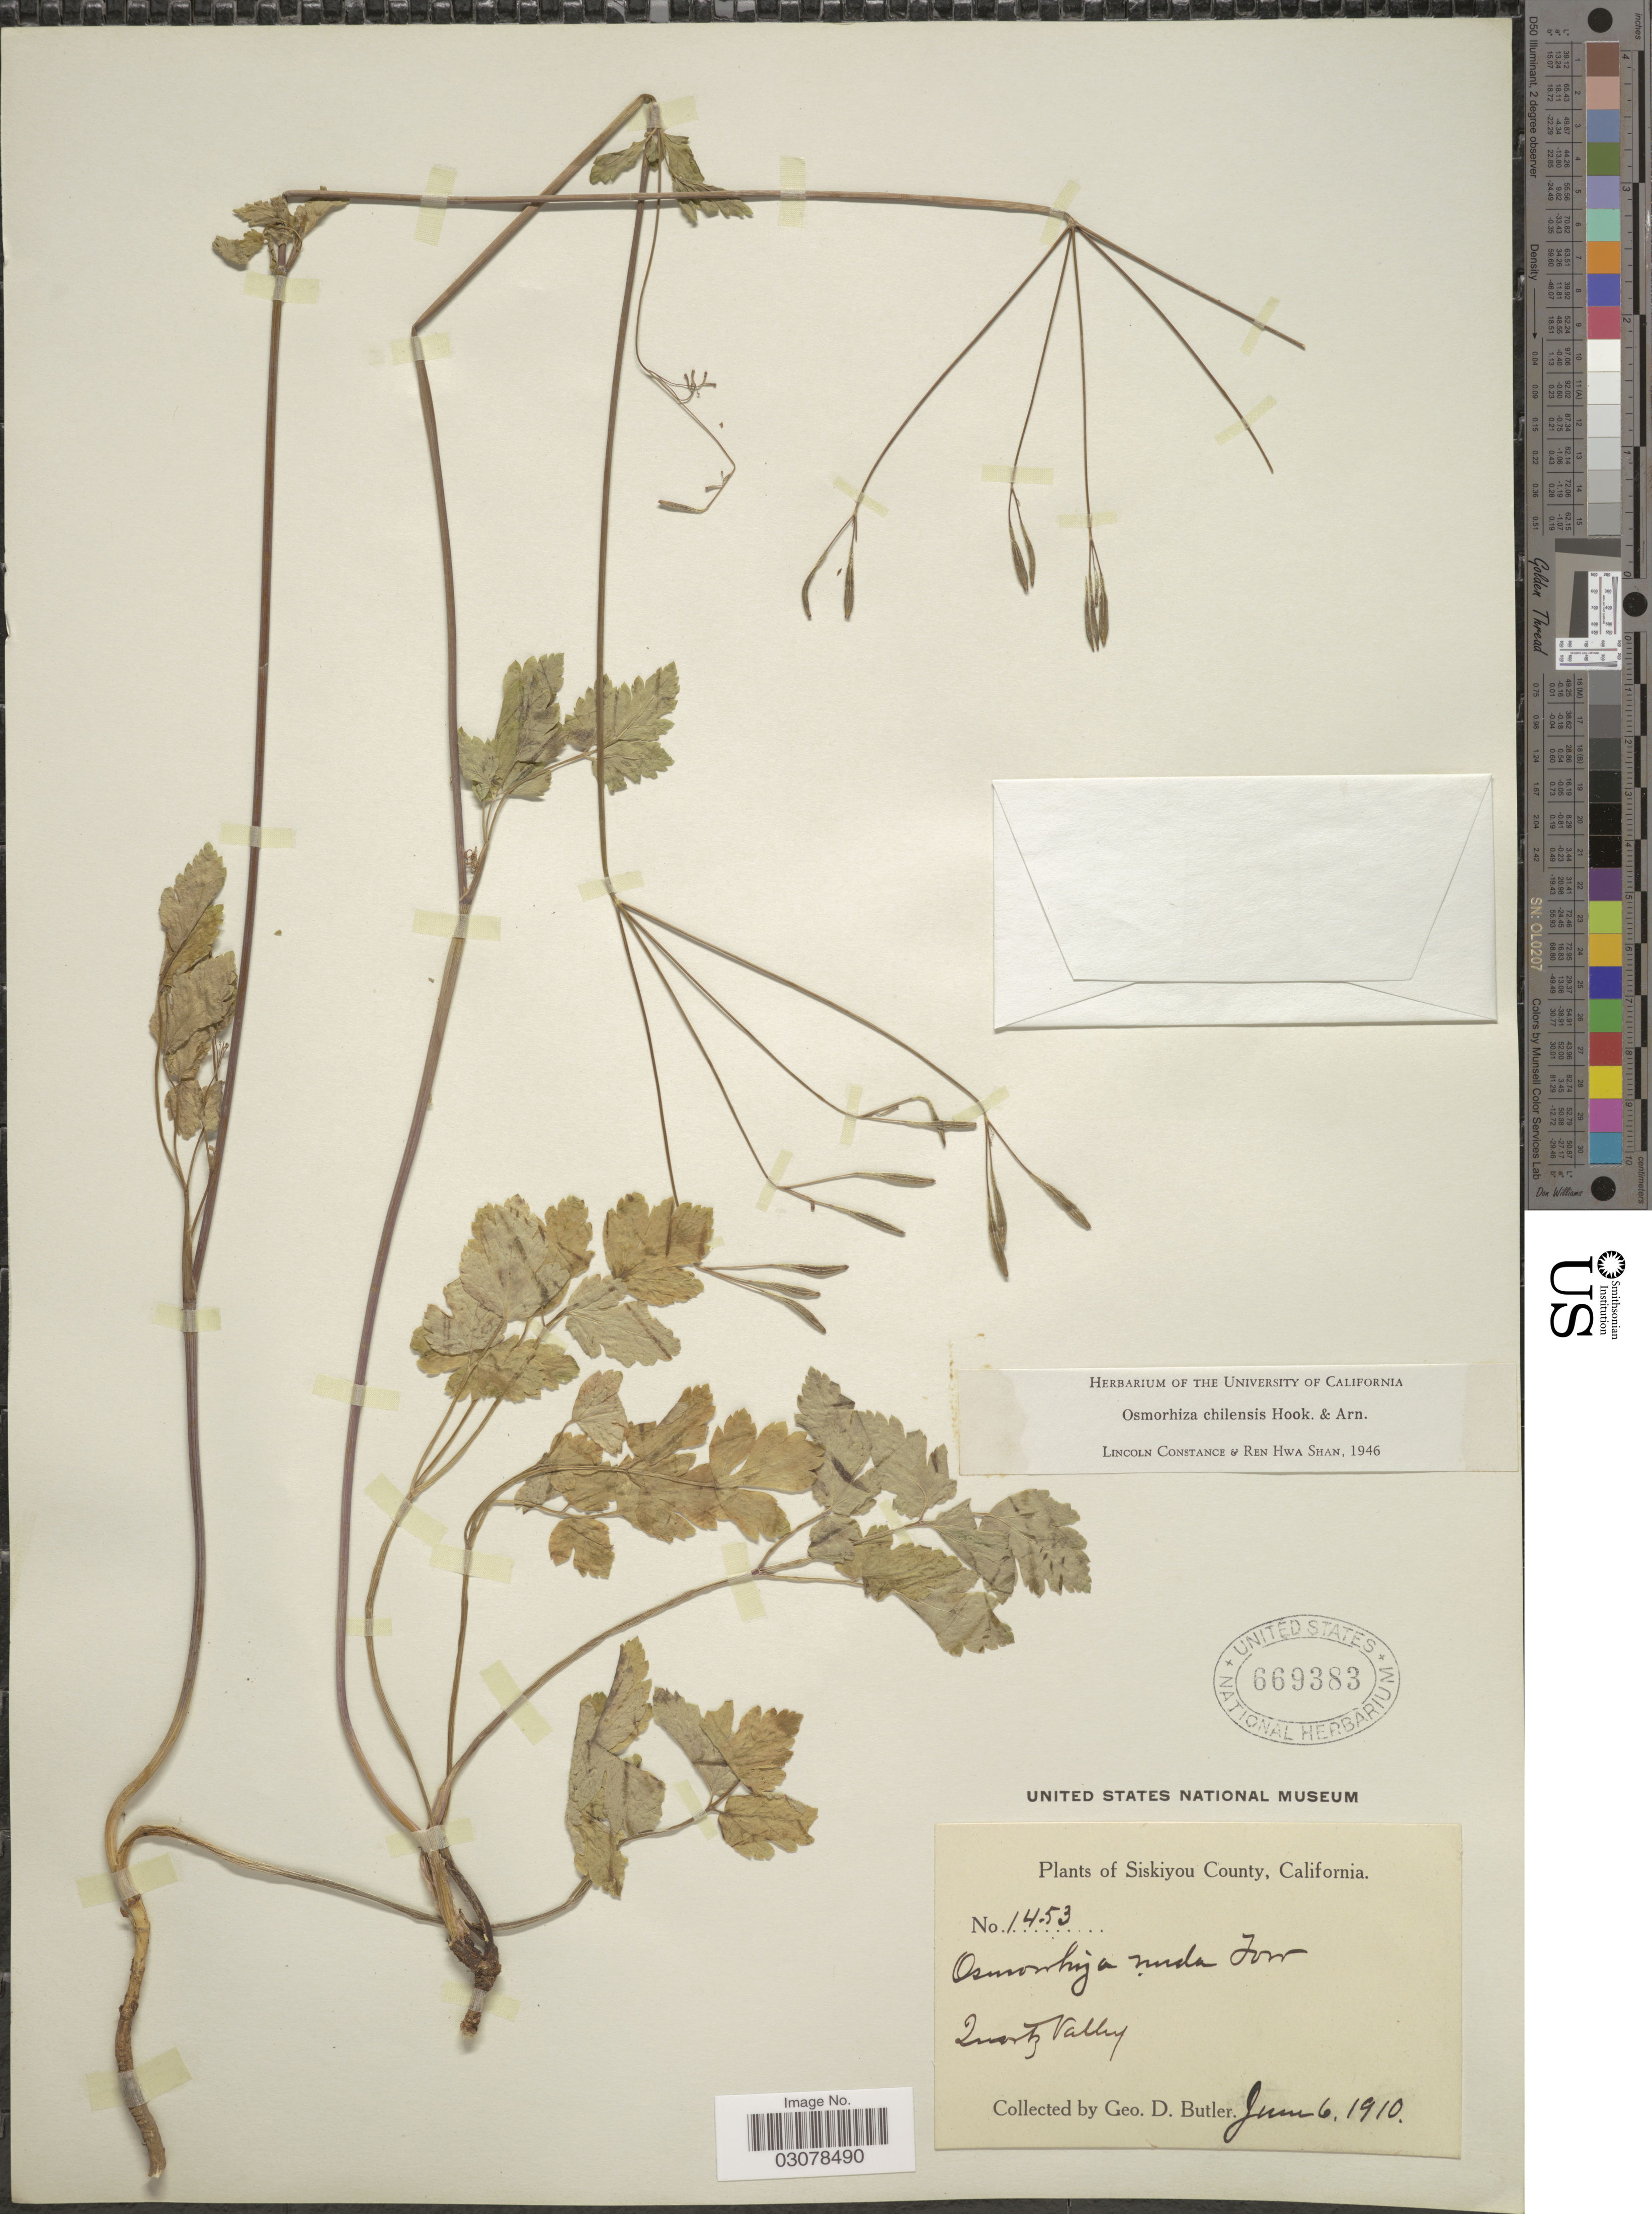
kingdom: Plantae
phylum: Tracheophyta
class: Magnoliopsida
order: Apiales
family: Apiaceae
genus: Osmorhiza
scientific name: Osmorhiza chilensis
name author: Hook. & Arn.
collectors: G. D. Butler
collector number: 1453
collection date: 1910-06-06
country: United States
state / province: California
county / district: Siskiyou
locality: Siskiyou County. Quartz Valley.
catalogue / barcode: US 669383